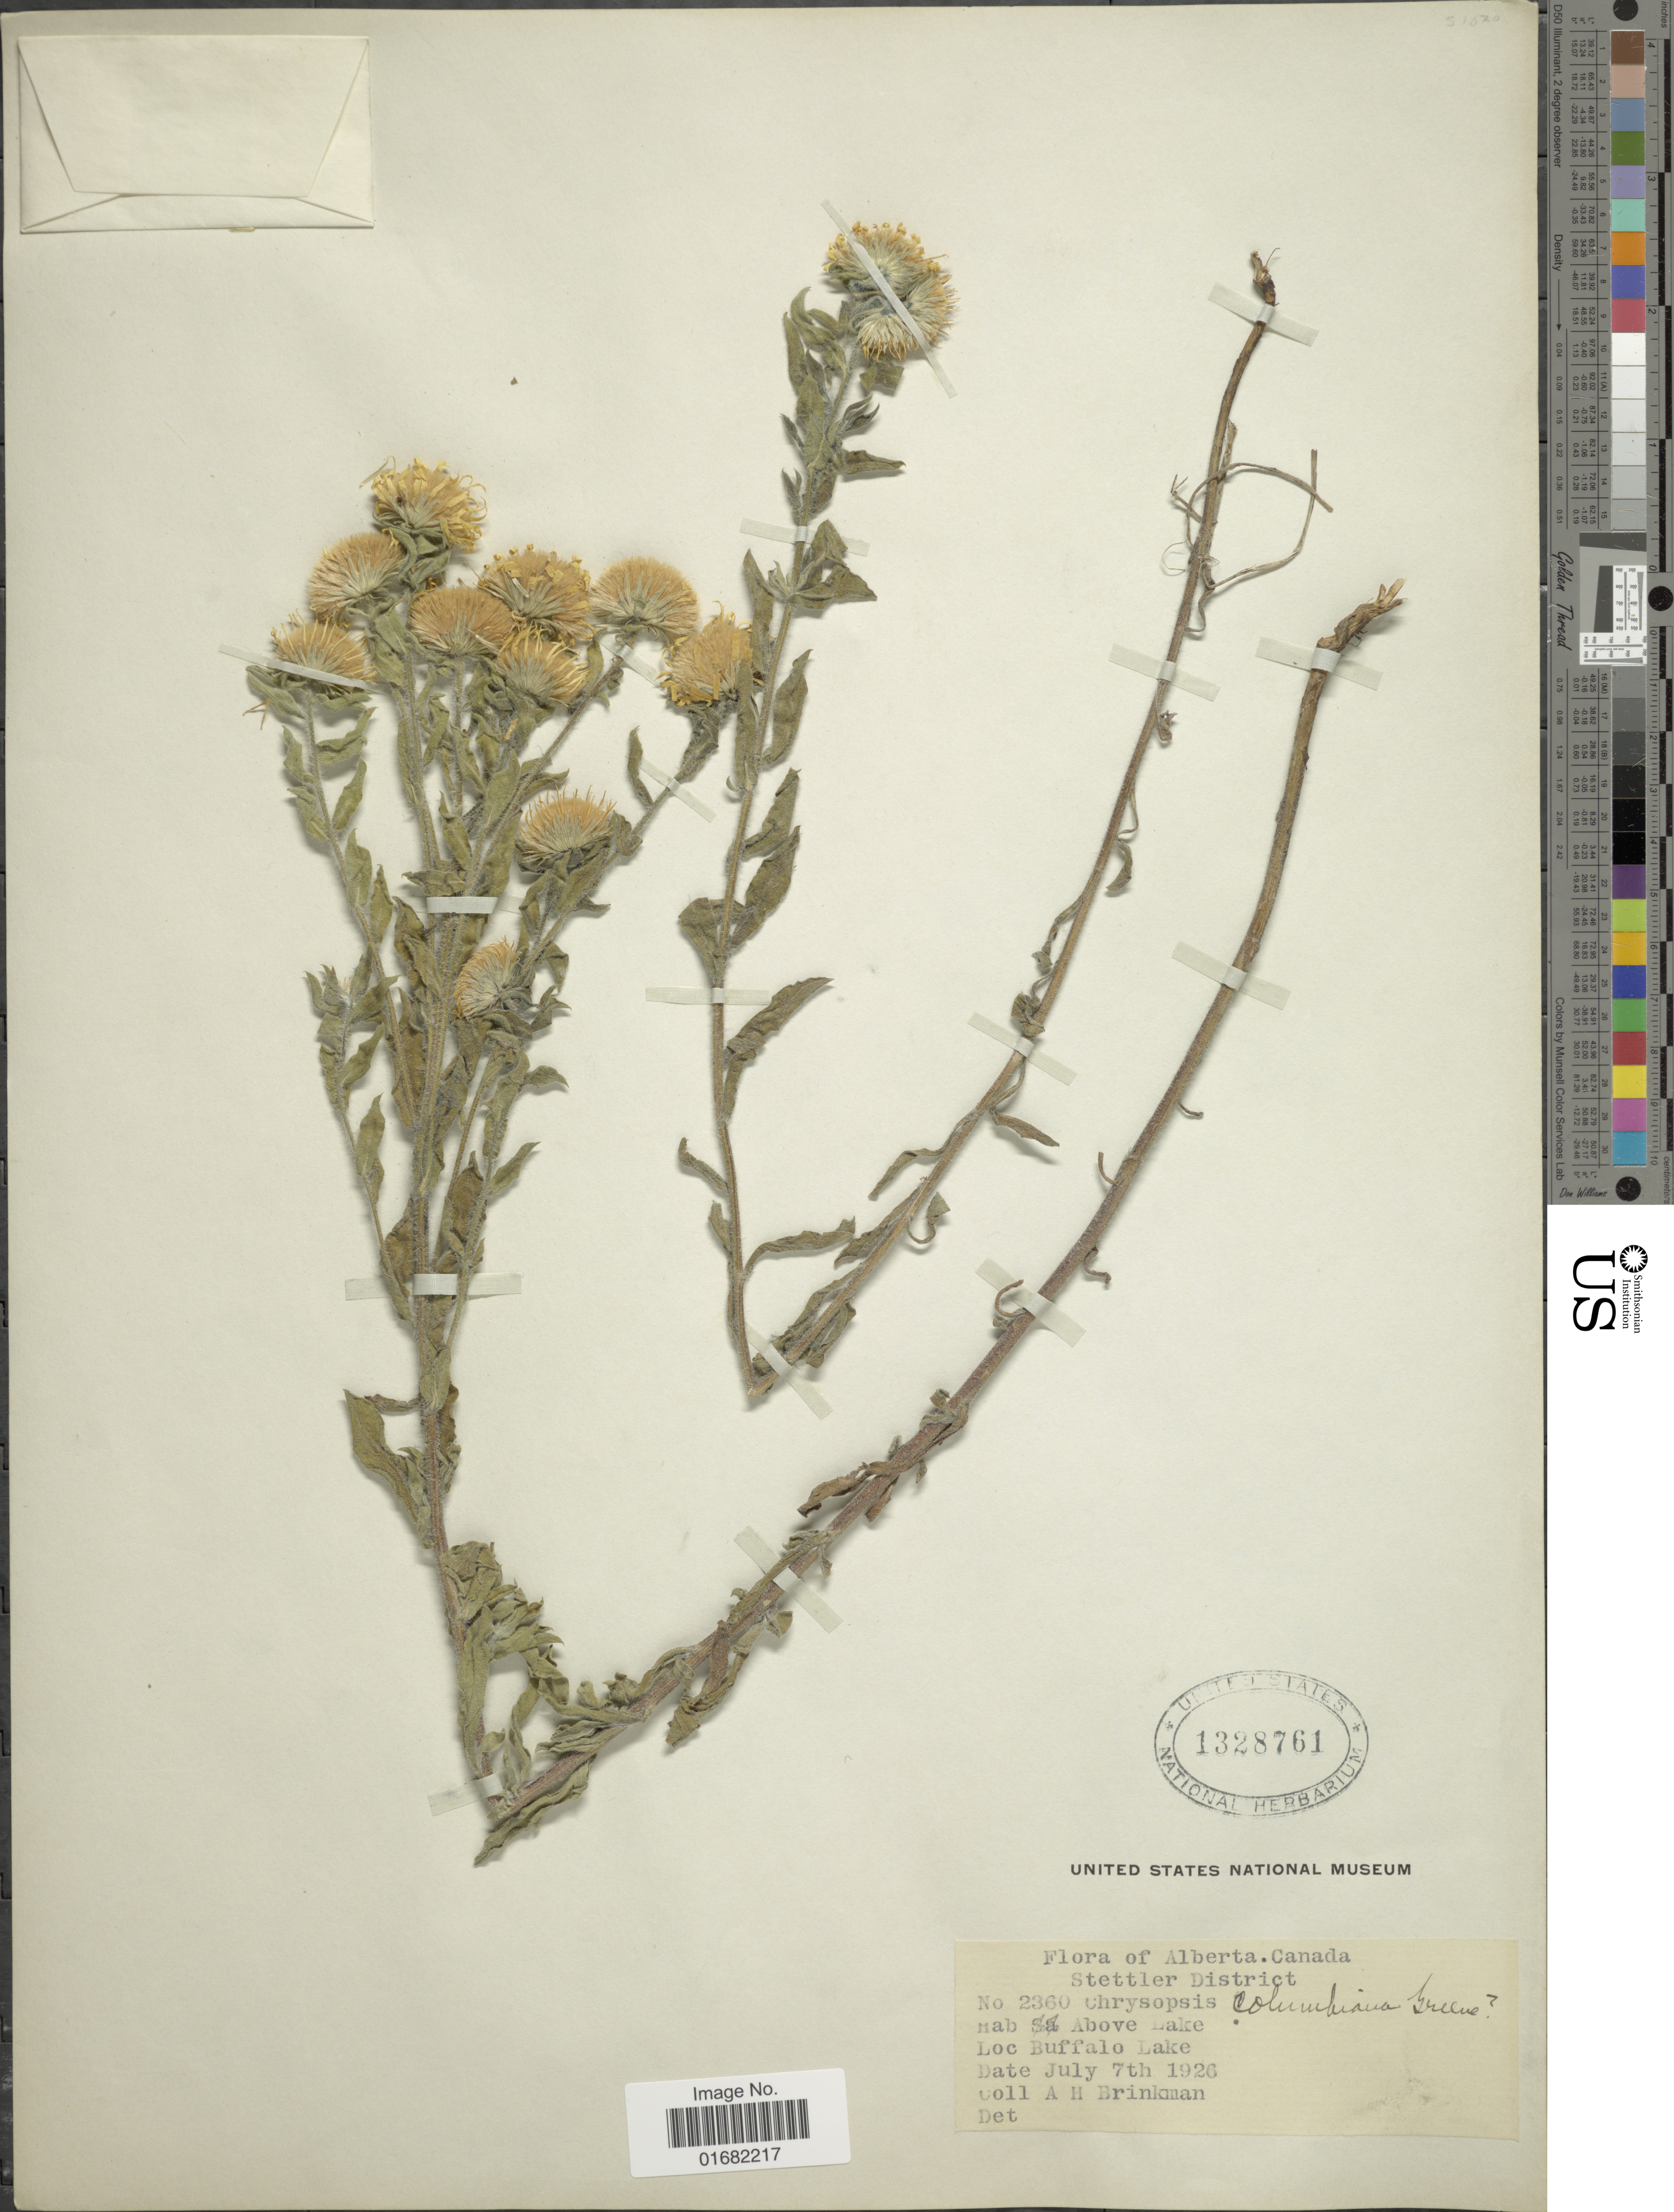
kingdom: Plantae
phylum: Tracheophyta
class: Magnoliopsida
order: Asterales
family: Asteraceae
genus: Heterotheca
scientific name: Heterotheca columbiana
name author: Greene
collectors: A. Brinkman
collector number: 2360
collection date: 1926-07-07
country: Canada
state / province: Alberta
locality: Stettler District. Buffalo Lake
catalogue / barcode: US 1328761